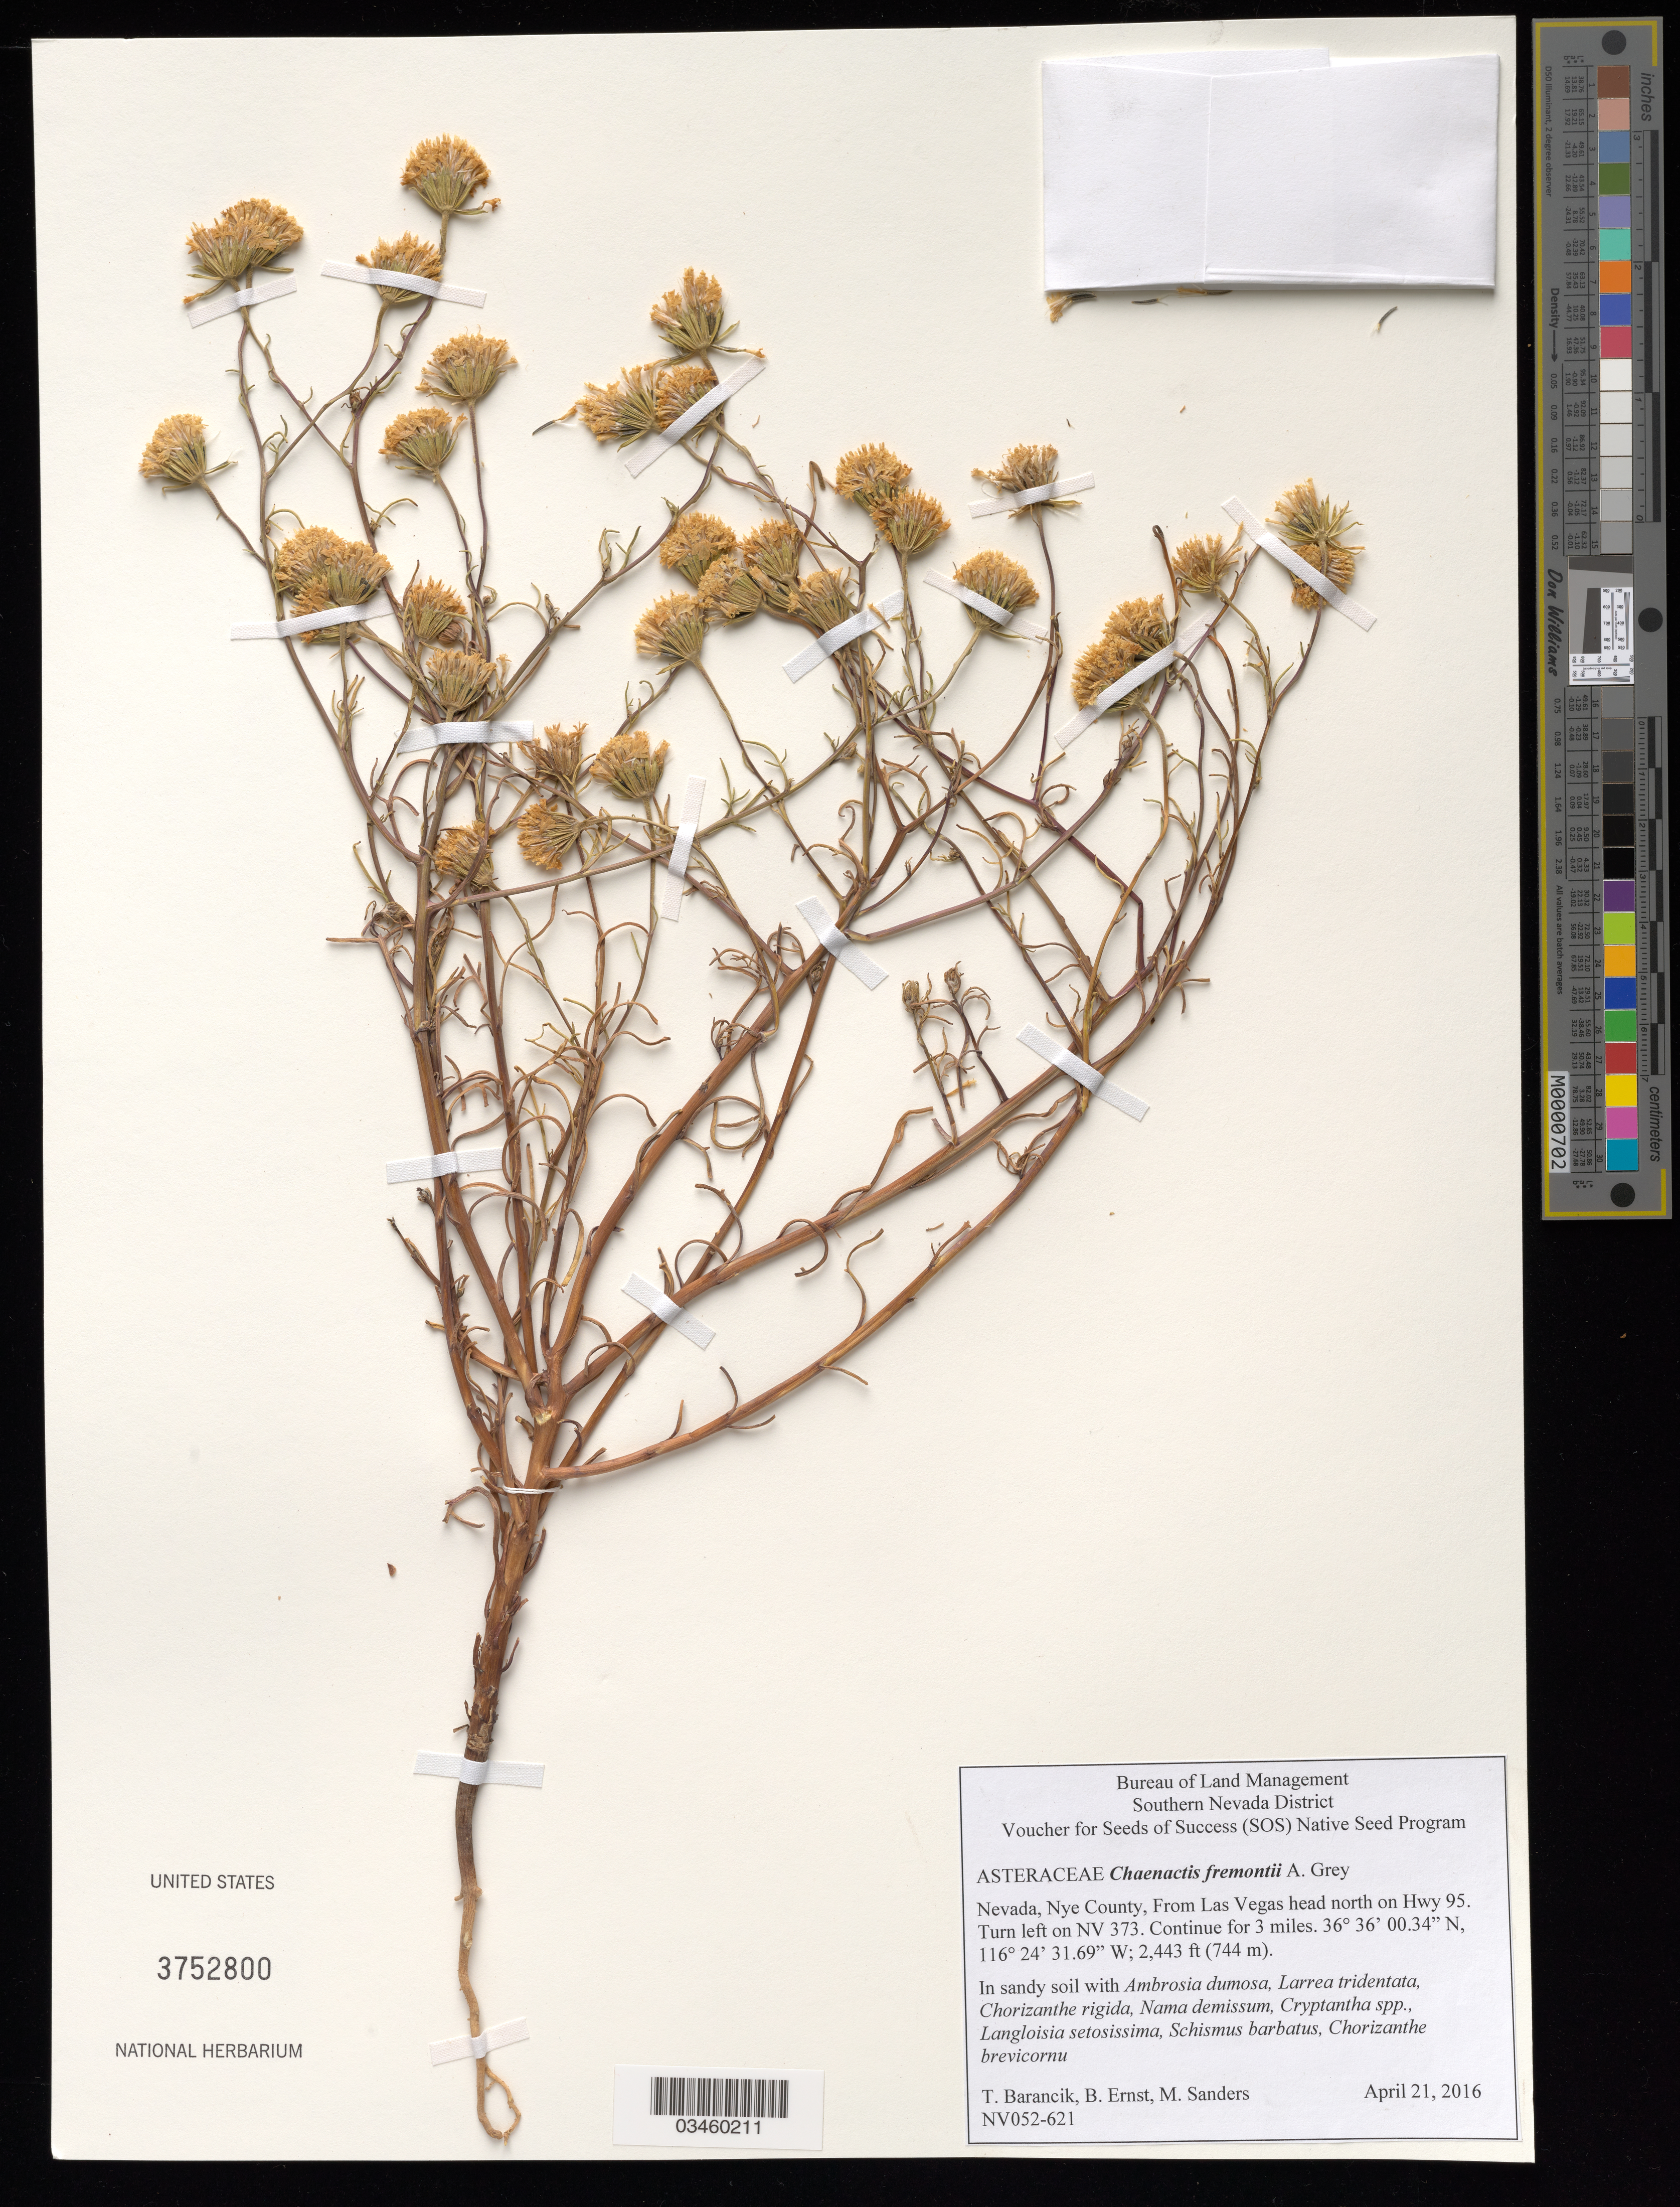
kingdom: Plantae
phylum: Tracheophyta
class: Magnoliopsida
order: Asterales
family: Asteraceae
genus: Chaenactis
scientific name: Chaenactis fremontii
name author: A. Gray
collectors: T. Barancik, B. Ernst & M. Sanders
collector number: NV052-621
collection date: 2016-04-21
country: United States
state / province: Nevada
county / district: Nye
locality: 3 mi. on NV 373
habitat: In sandy soil. With Larrea tridentata, Ambrosia dumosa, Cryptantha sp., ect.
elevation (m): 745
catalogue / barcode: US 3752800